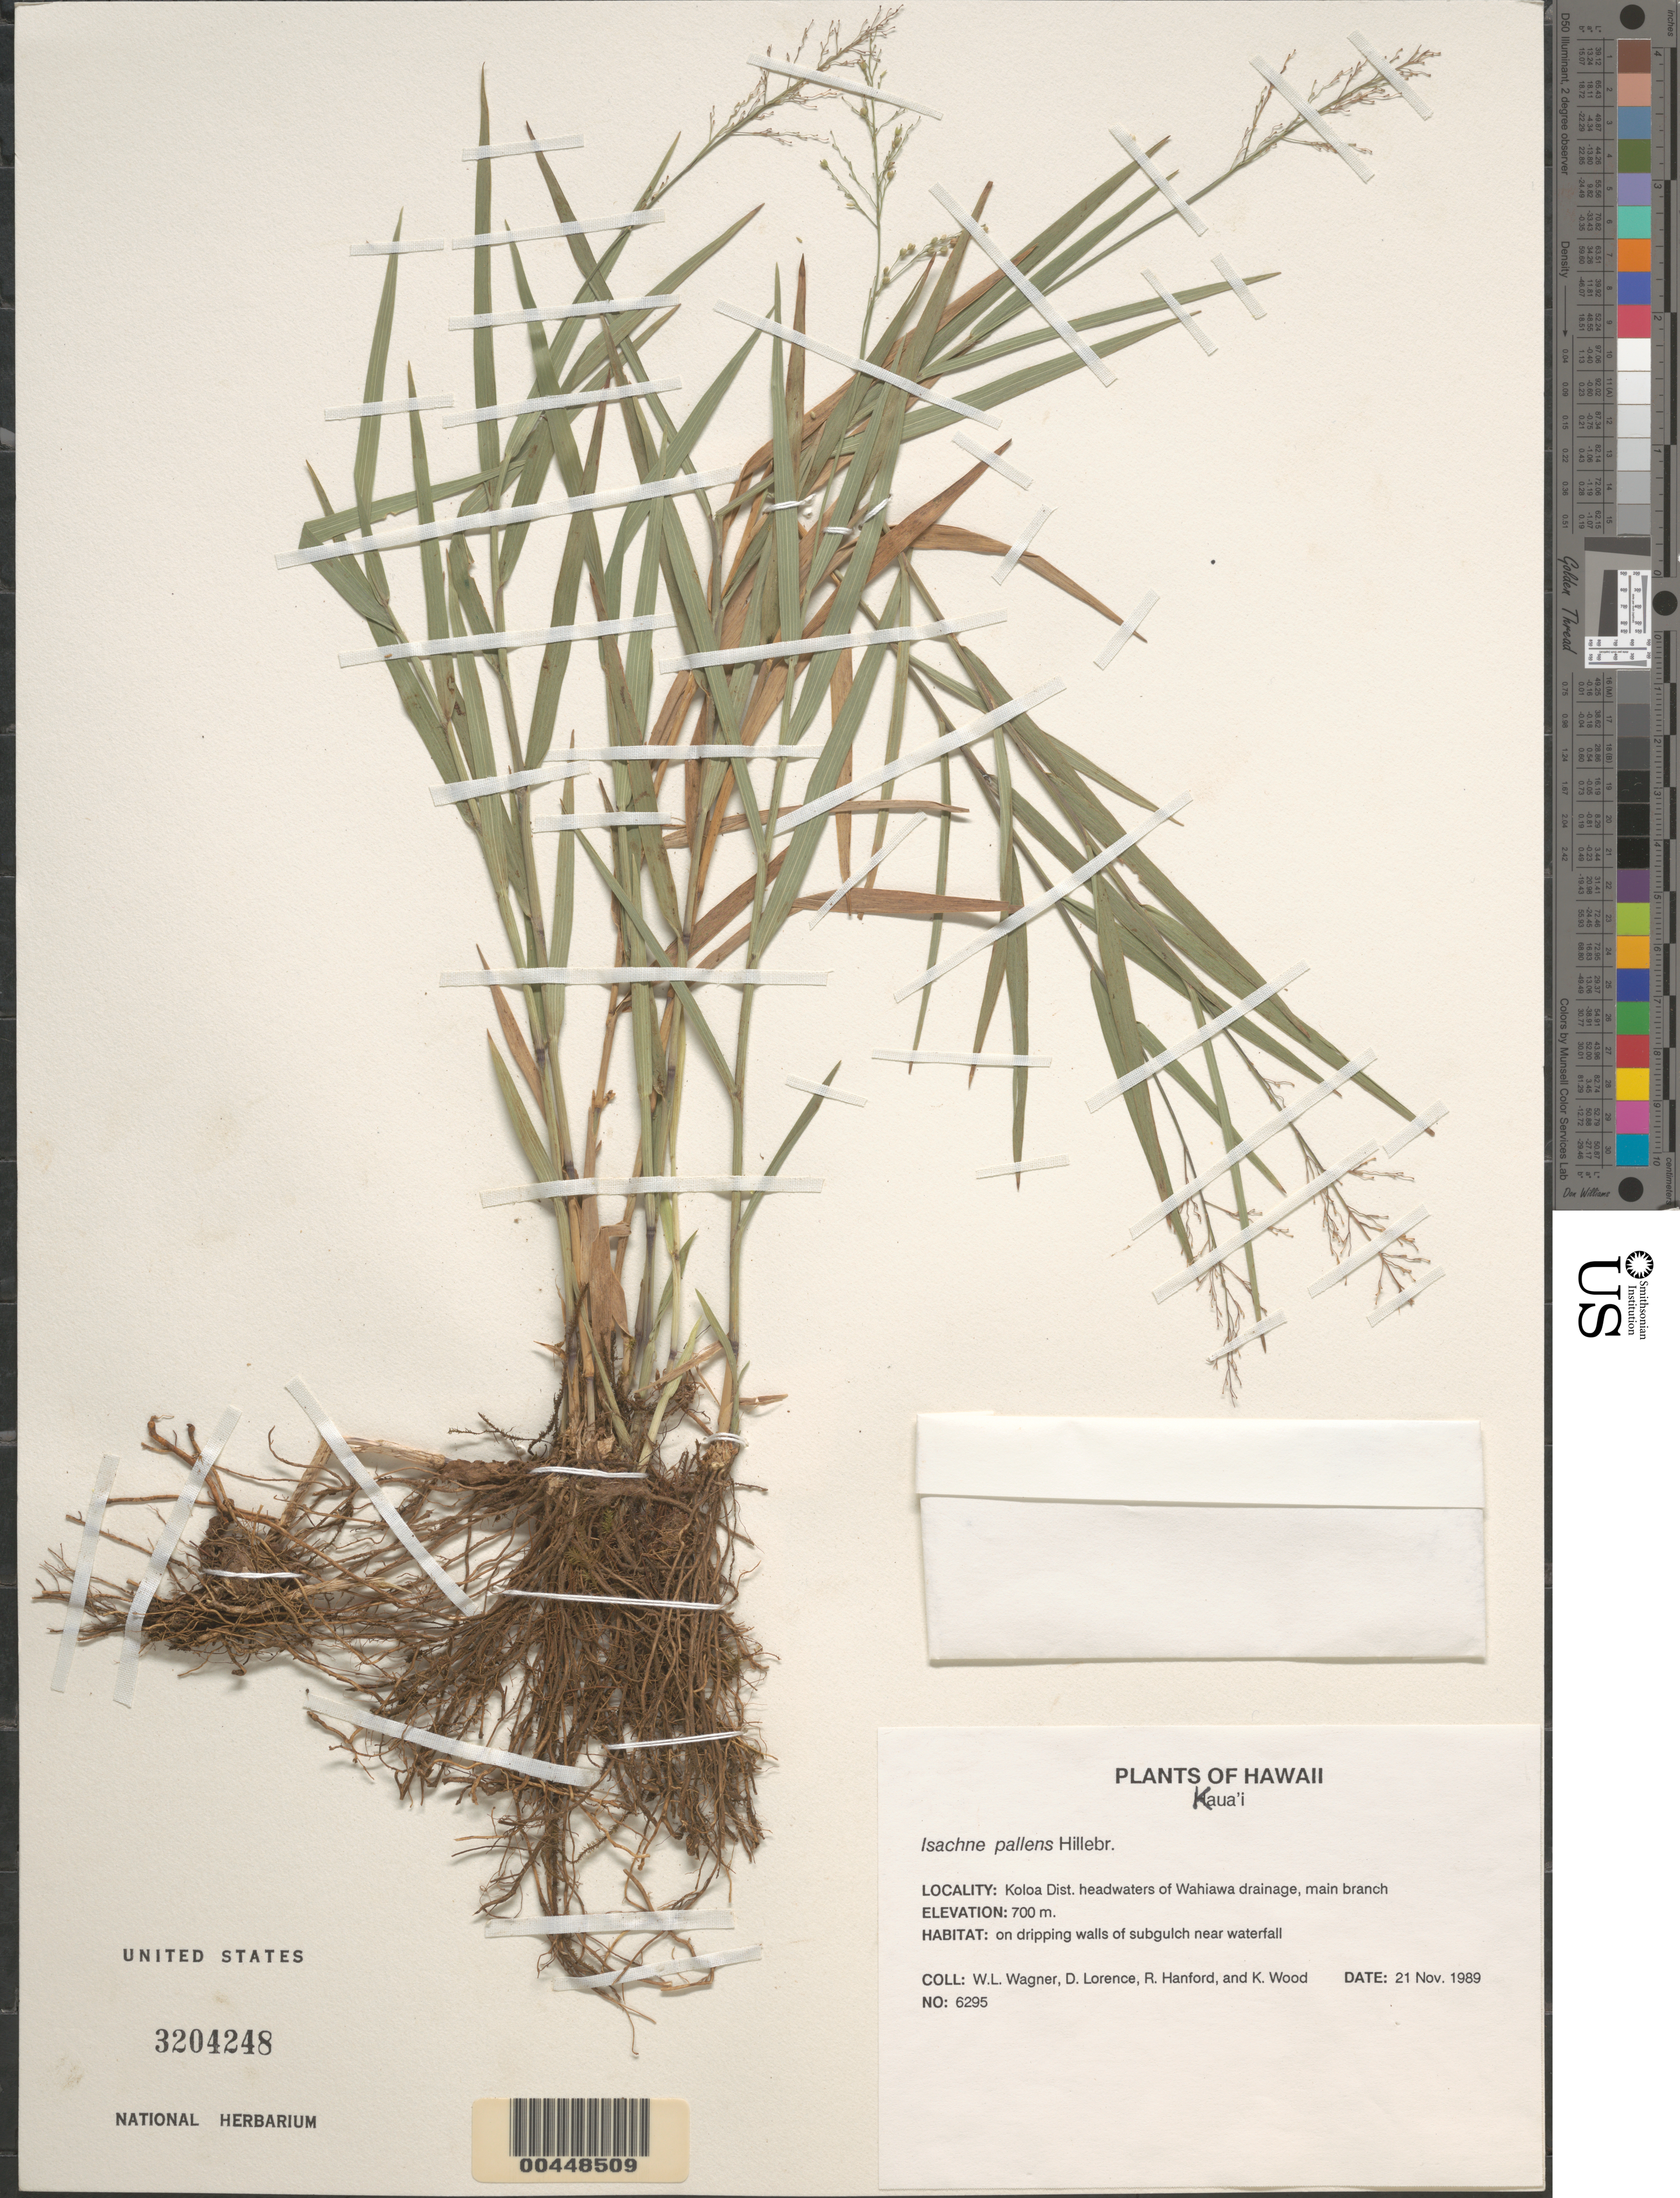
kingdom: Plantae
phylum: Tracheophyta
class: Liliopsida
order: Poales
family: Poaceae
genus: Isachne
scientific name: Isachne pallens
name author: Hillebr.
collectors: W. L. Wagner, D. Lorence, R. Hanford & K. Wood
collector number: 6295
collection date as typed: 21 Nov 1989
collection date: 1989-11-21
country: United States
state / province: Hawaii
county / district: Kauai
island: Kaua'i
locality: Koloa Dist, headwaters of Wahiawa drainage, main branch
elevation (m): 700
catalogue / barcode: US 3204248